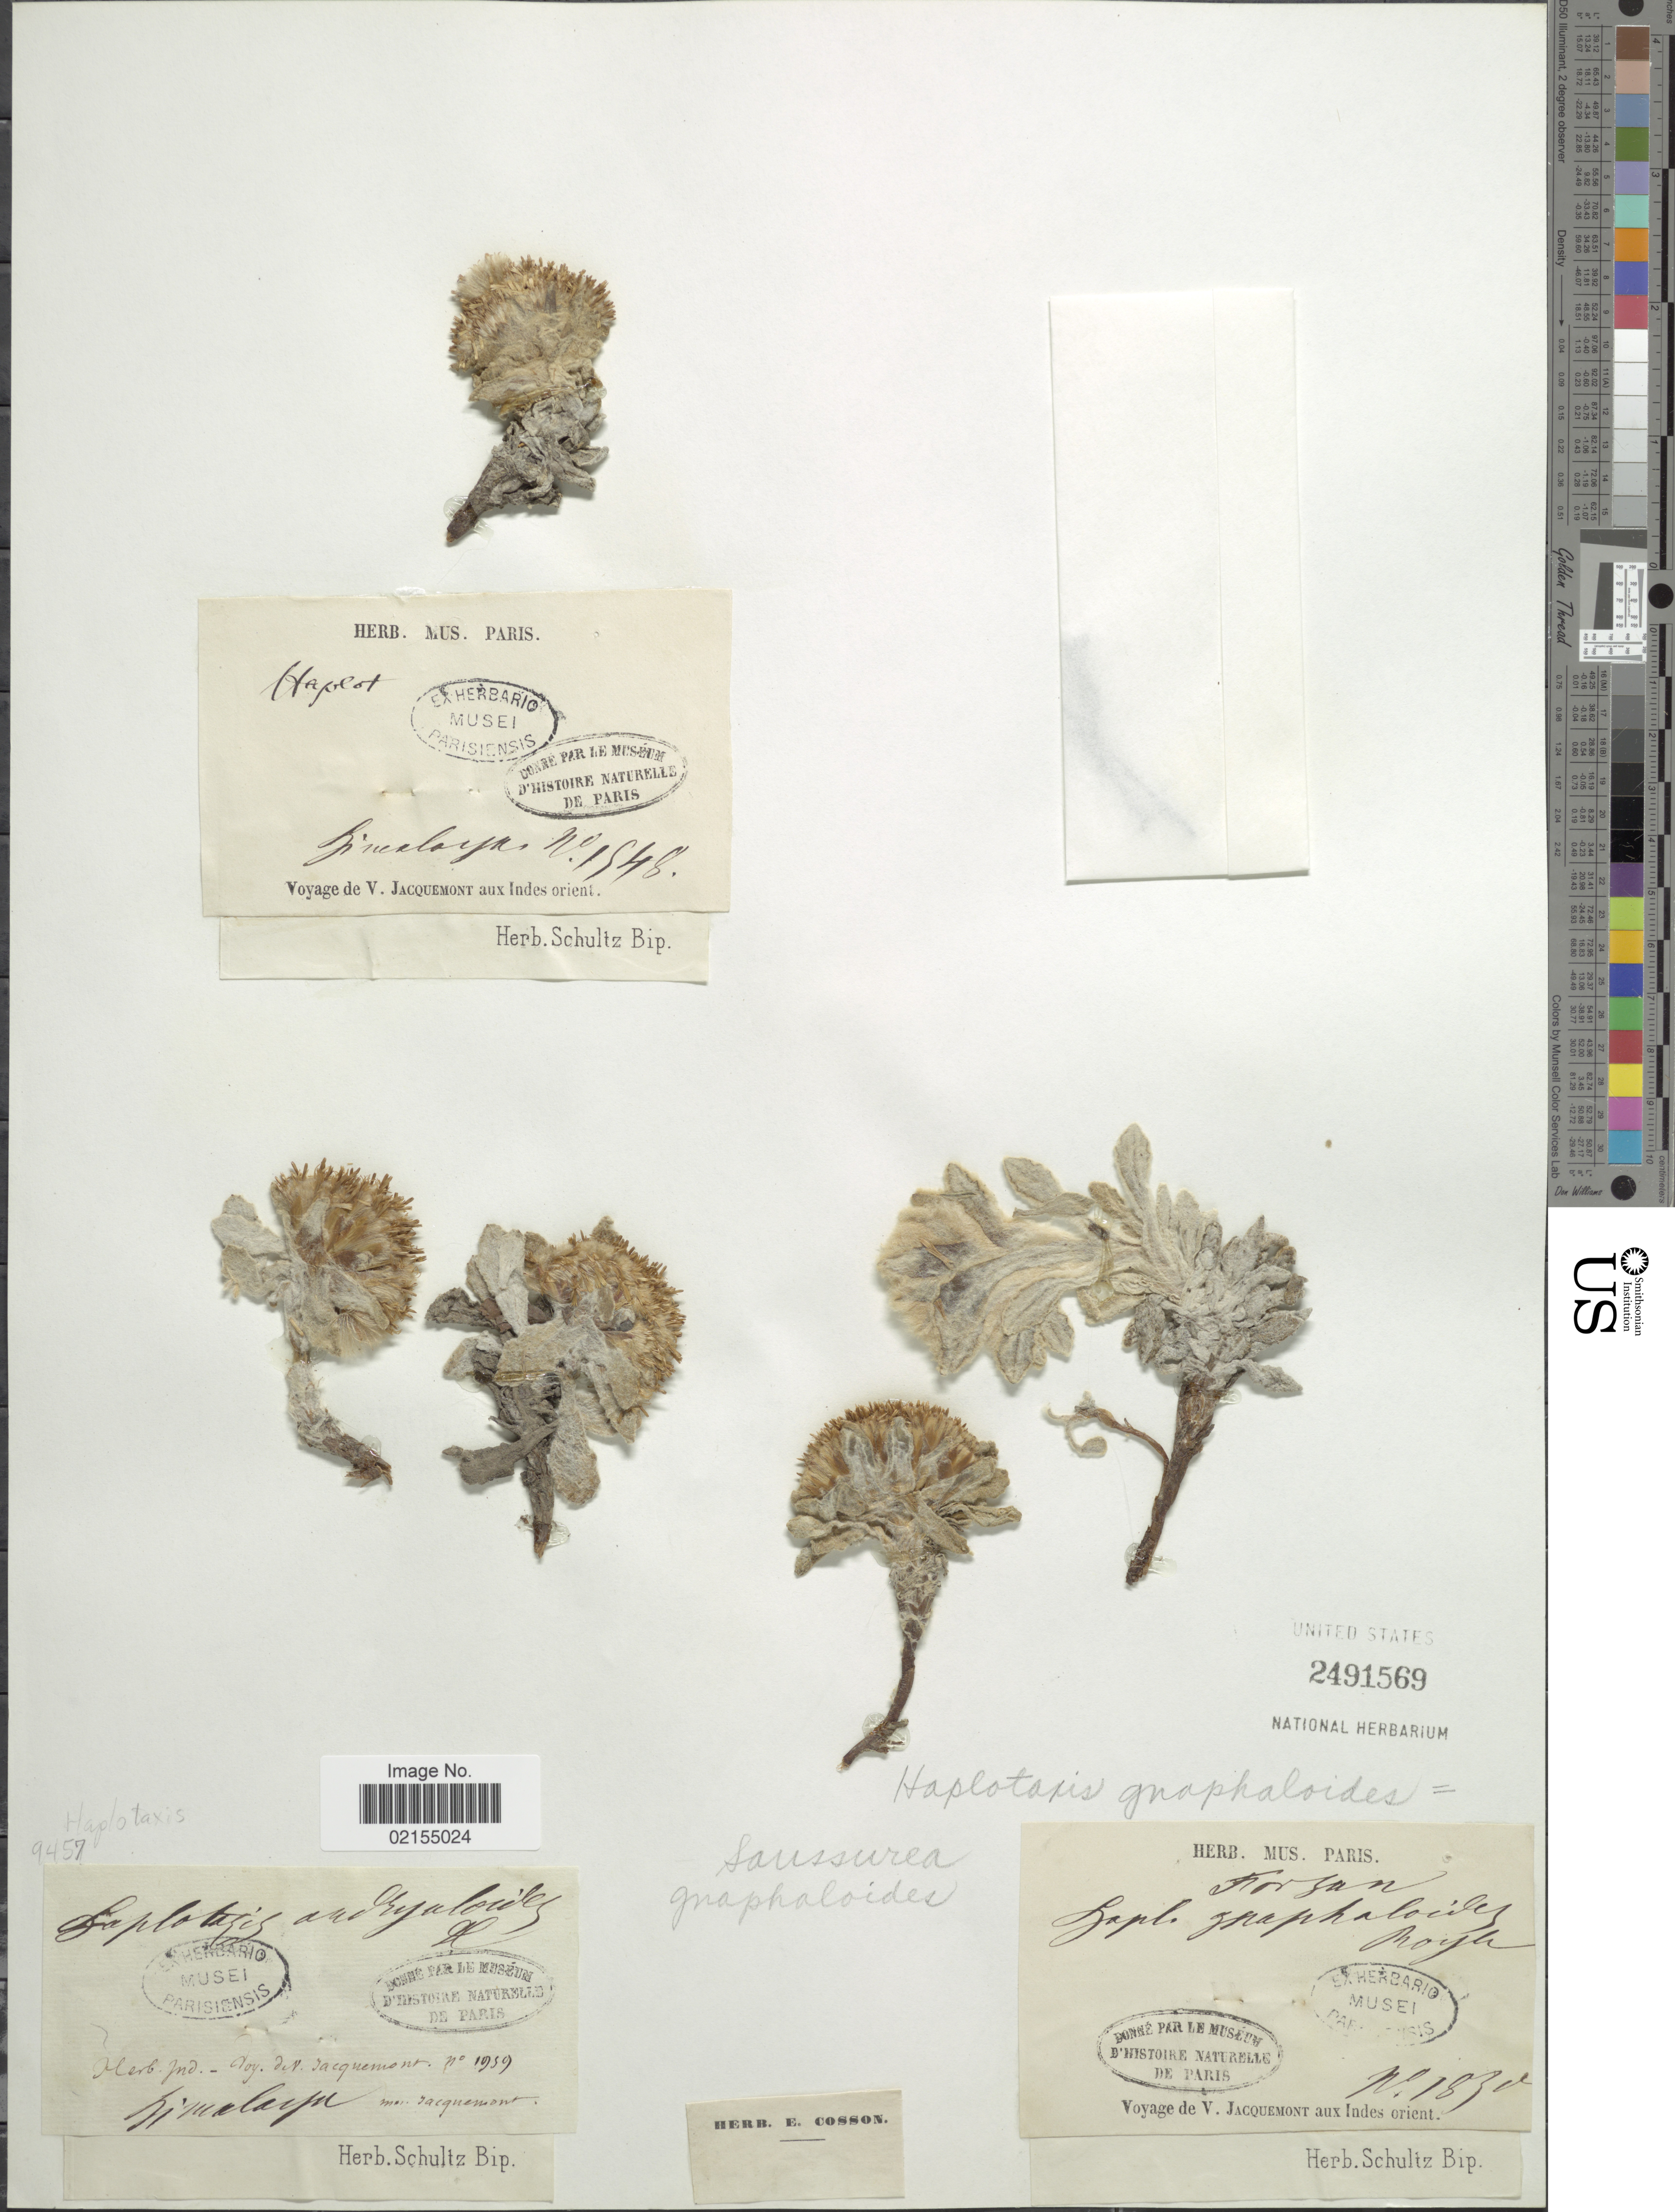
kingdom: Plantae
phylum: Tracheophyta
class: Magnoliopsida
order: Asterales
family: Asteraceae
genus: Saussurea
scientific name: Saussurea gnaphalodes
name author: (Royle) Sch. Bip.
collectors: V. Jacquemont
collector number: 1959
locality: Himalaya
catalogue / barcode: US 2491569-2